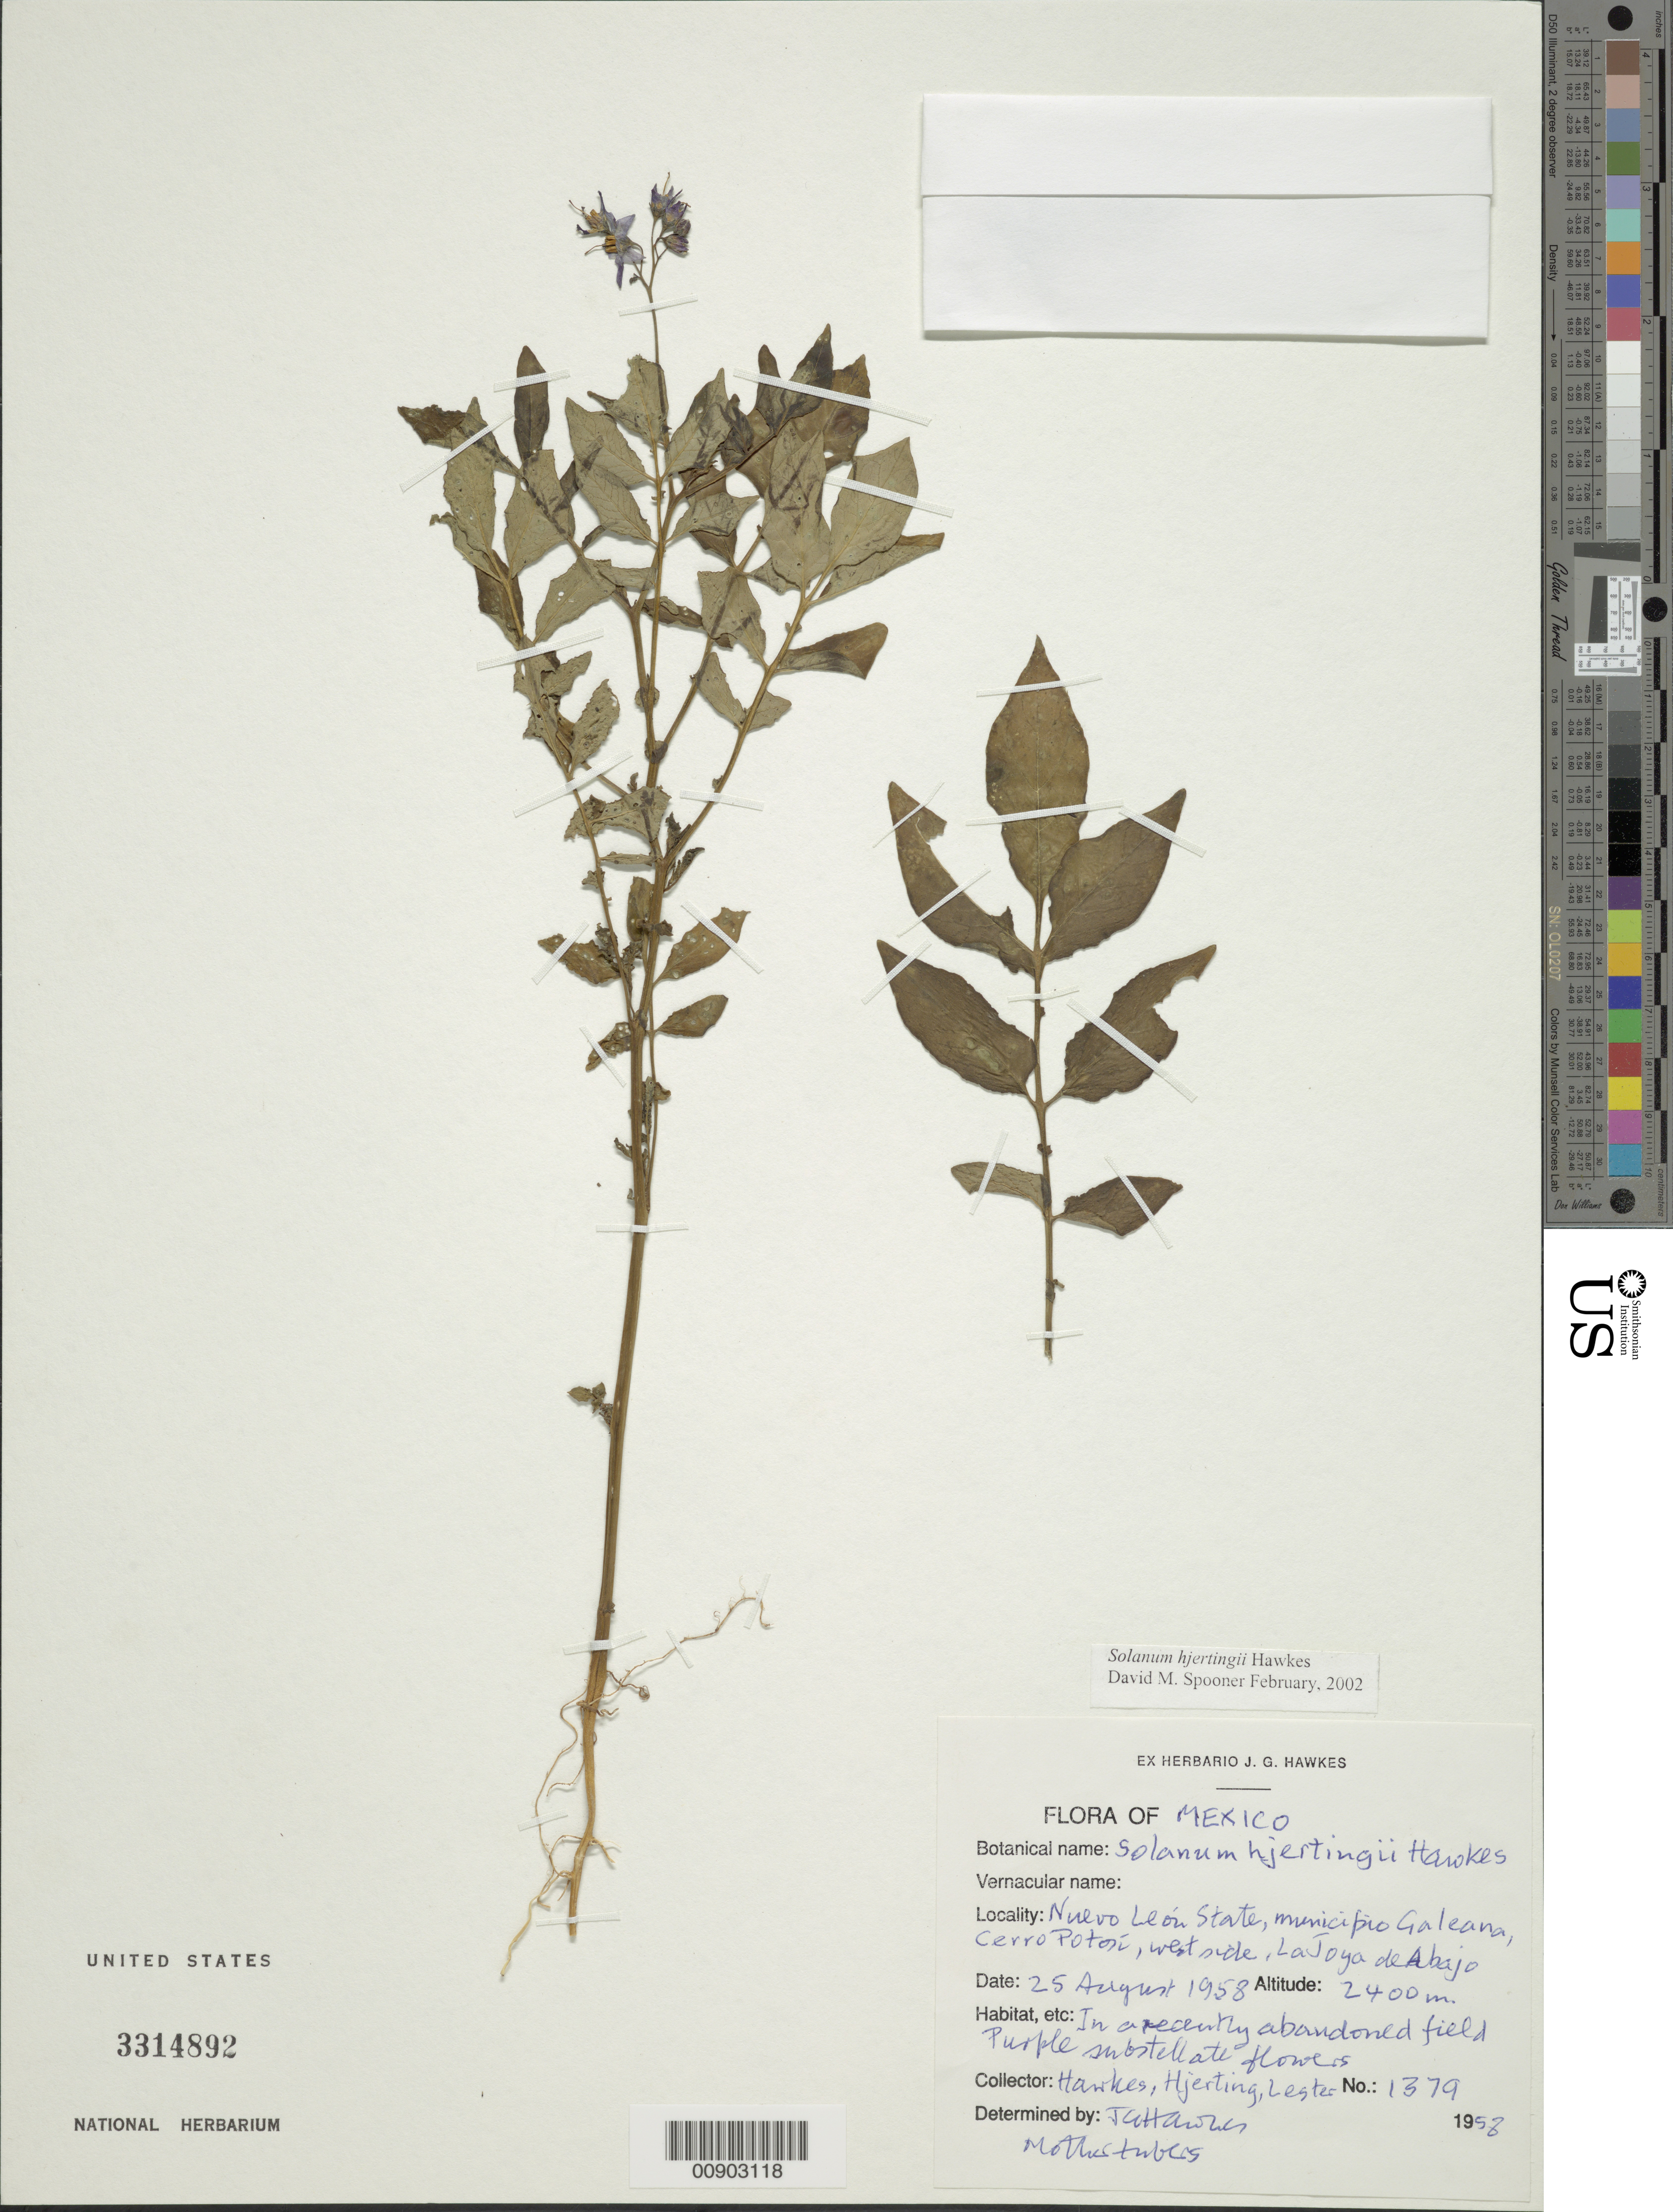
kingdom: Plantae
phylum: Tracheophyta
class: Magnoliopsida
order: Solanales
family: Solanaceae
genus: Solanum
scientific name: Solanum hjertingii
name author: Hawkes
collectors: J. G. Hawkes, J. P. Hjerting & R. Lester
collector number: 1379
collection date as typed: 25 Aug 1958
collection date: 1958-08-25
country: Mexico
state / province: Nuevo León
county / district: Galeana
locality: Cerro Potosí, west side, La Joya de Abajo. Nuevo León, Municipio Galeana.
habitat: In a recently abandoned field.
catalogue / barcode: US 3314892